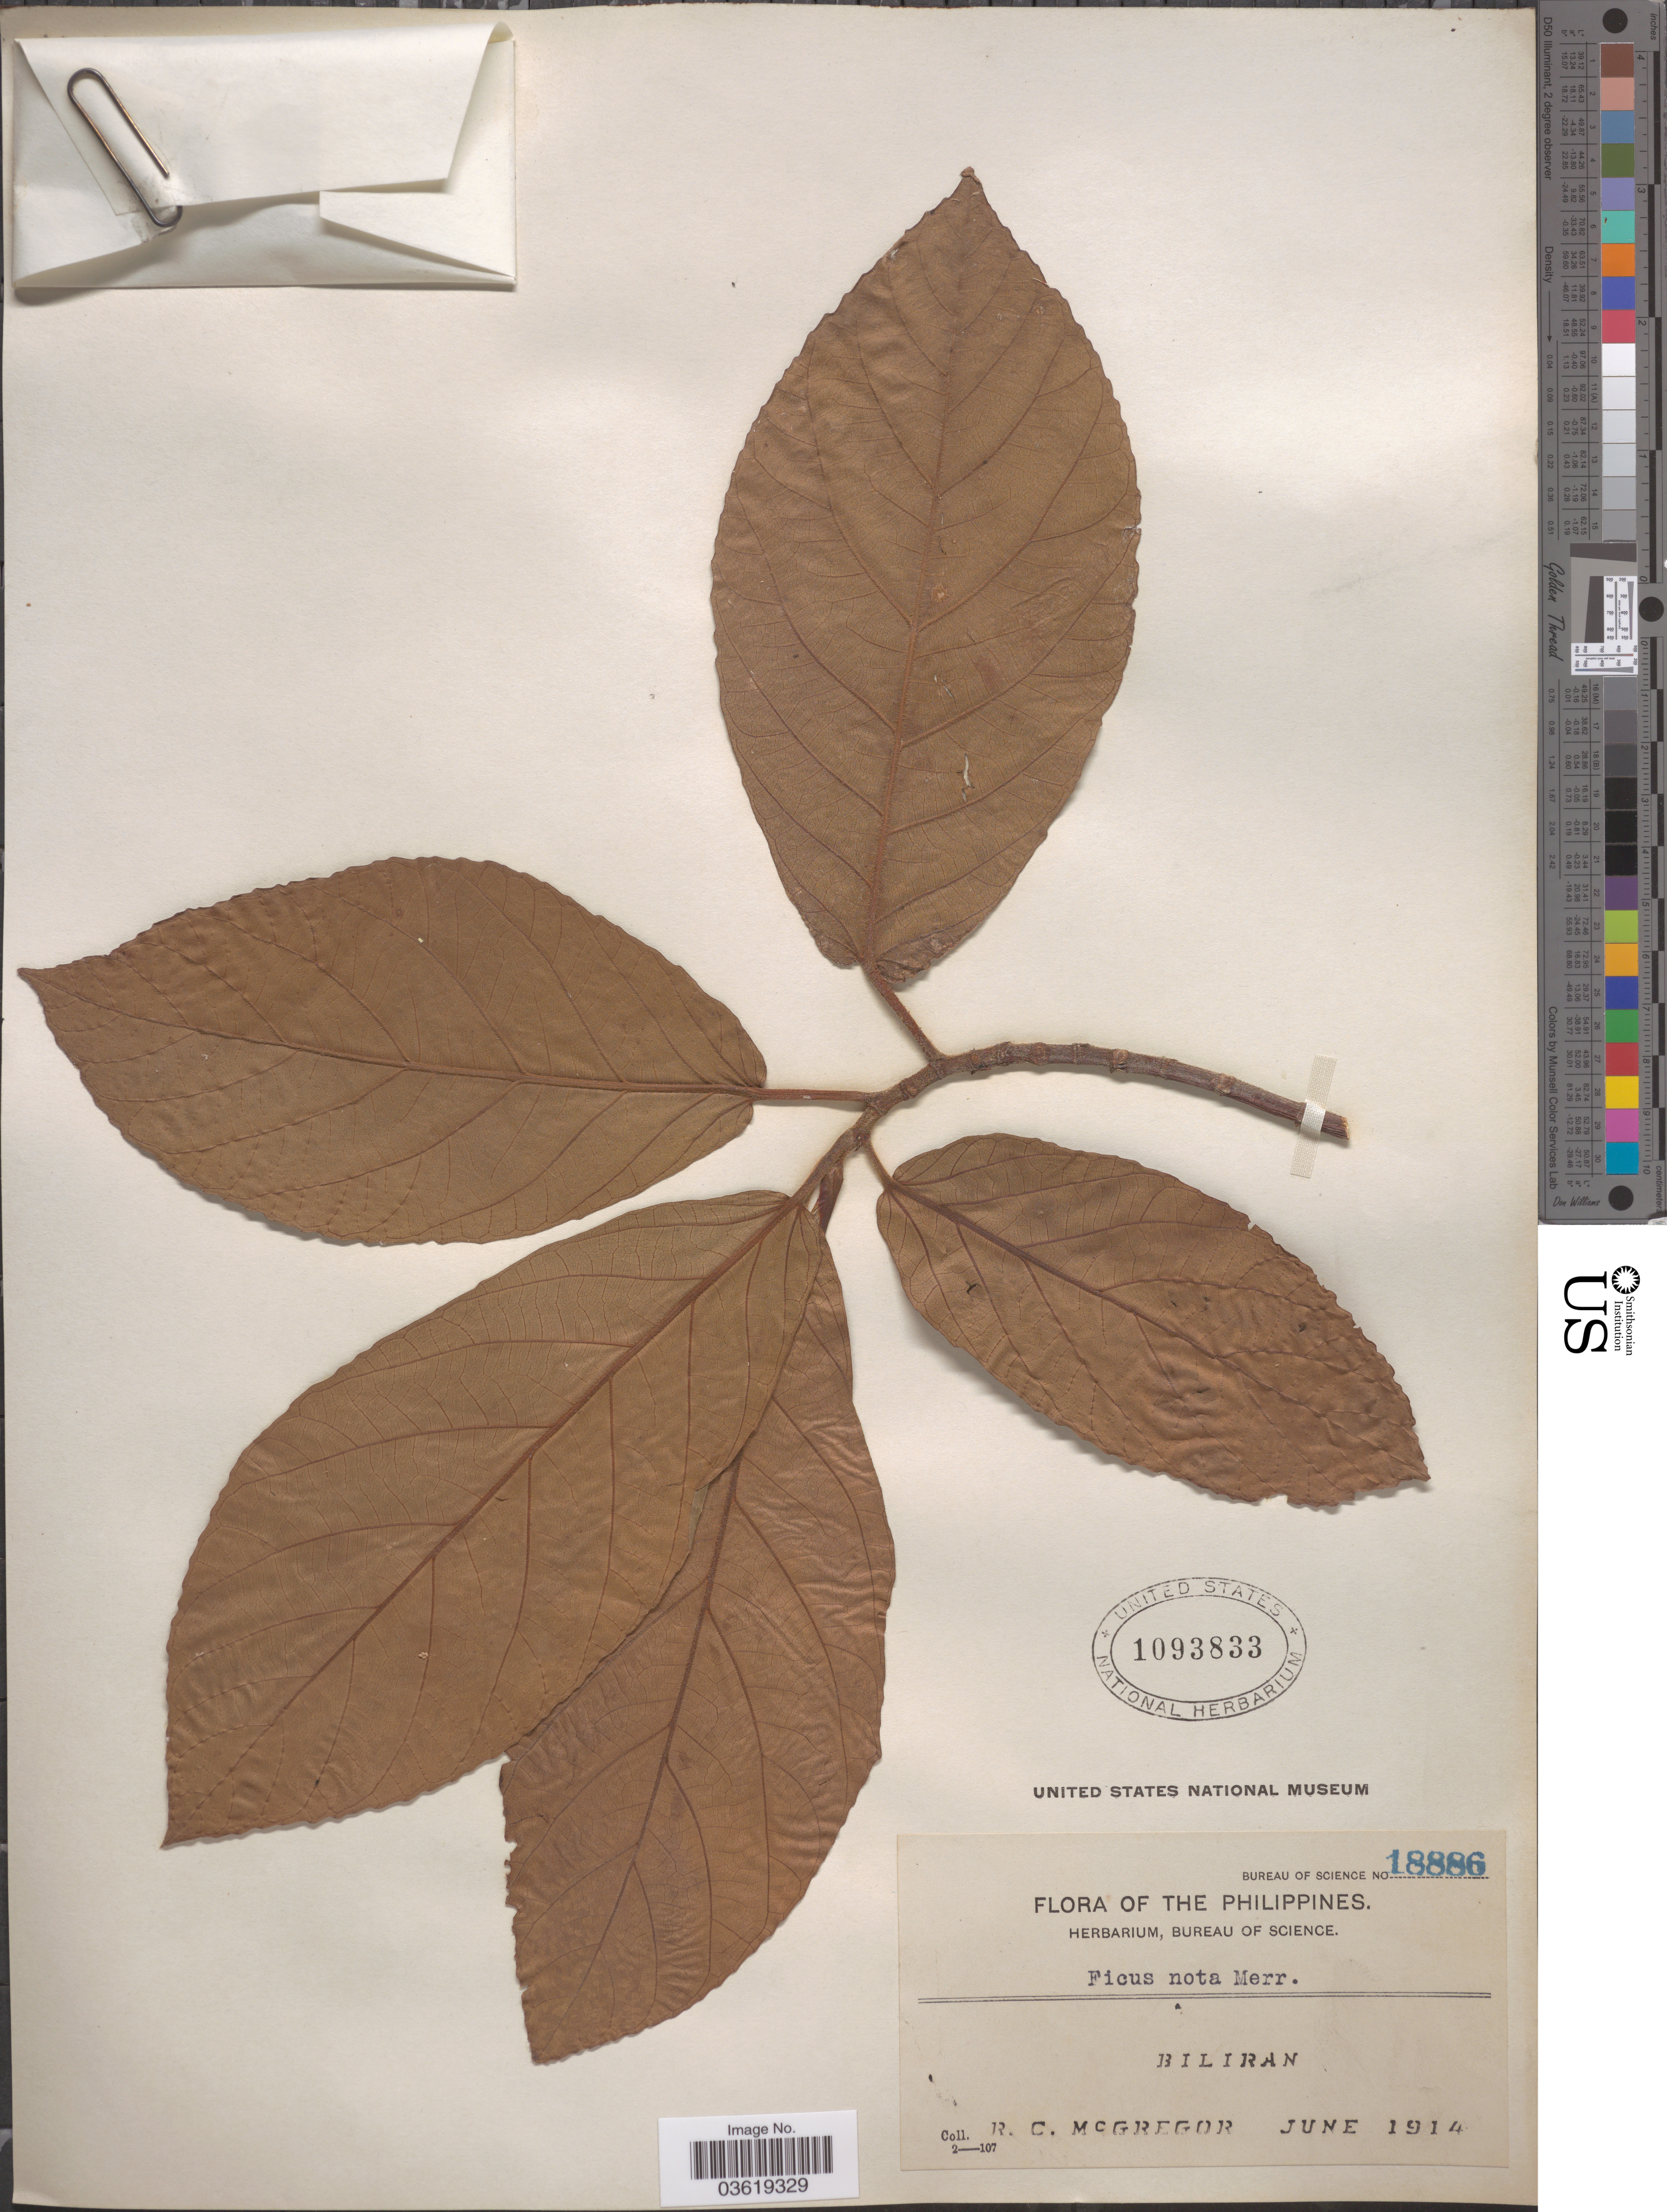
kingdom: Plantae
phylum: Tracheophyta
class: Magnoliopsida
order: Rosales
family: Moraceae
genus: Ficus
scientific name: Ficus nota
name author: (C.E. Blanco) Merr.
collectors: R. C. McGregor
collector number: Bureau of Science 18886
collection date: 1914-06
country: Philippines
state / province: Eastern Visayas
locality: Biliran.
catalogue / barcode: US 1093833